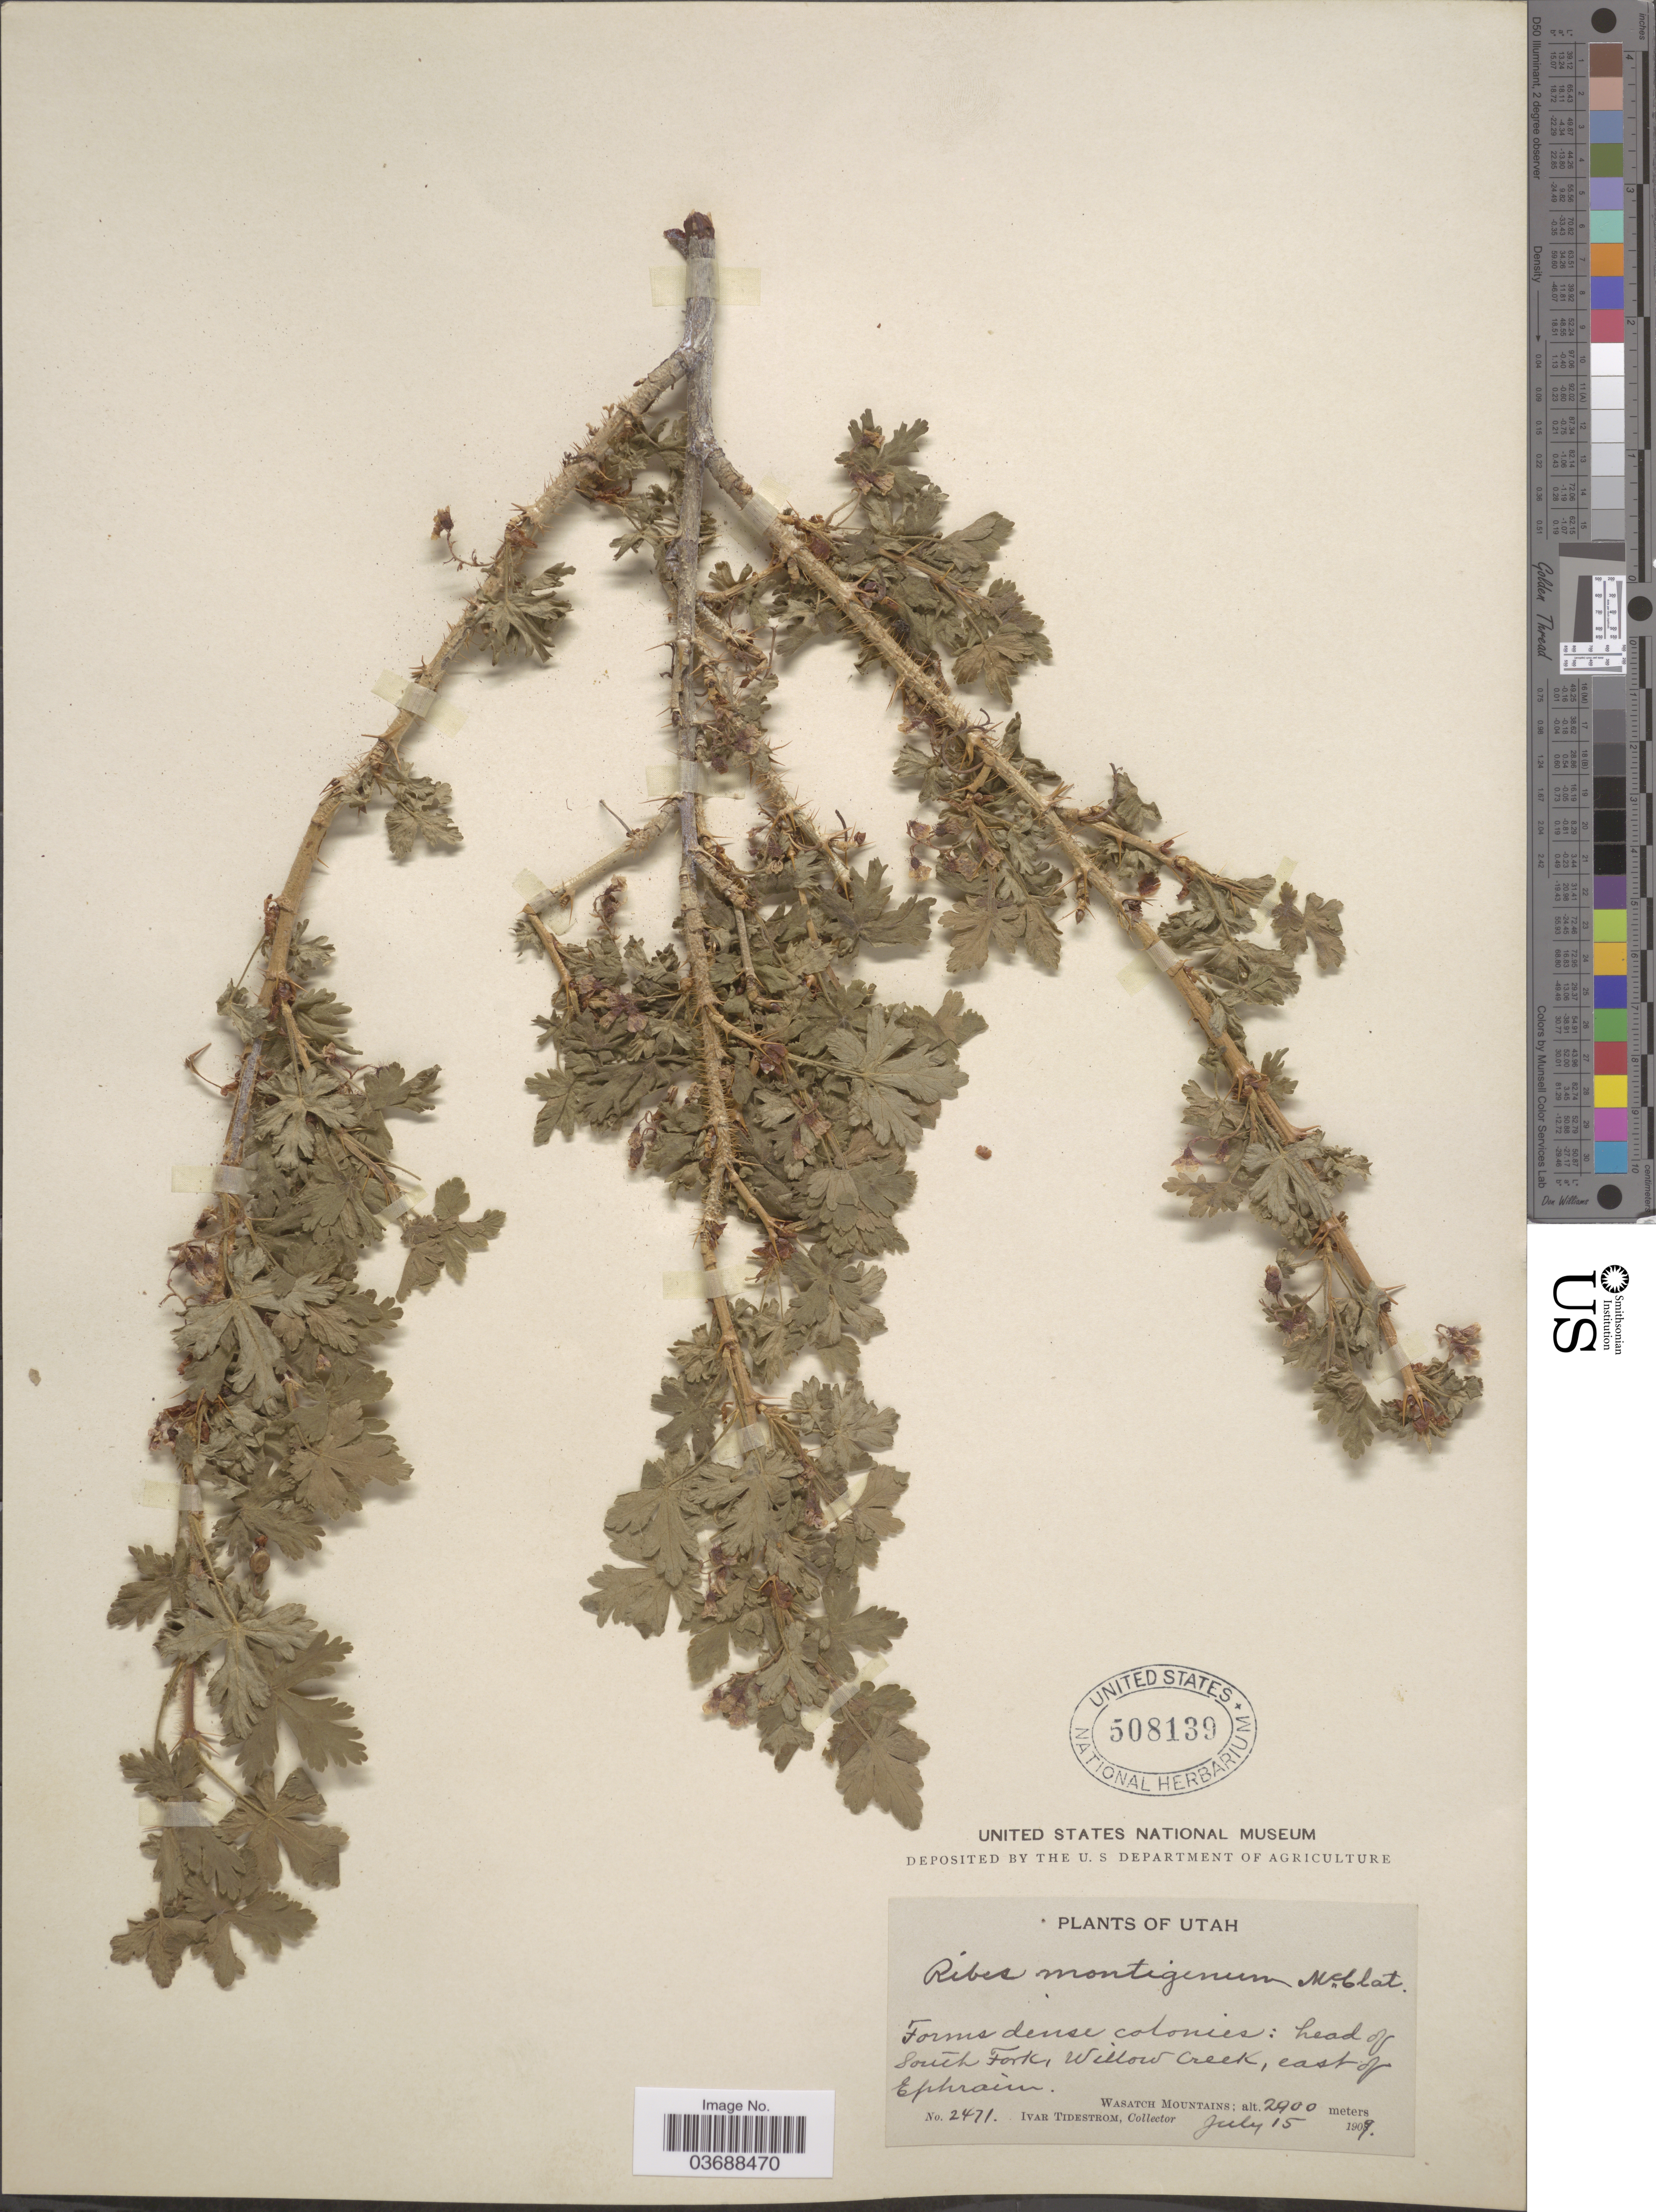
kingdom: Plantae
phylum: Tracheophyta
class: Magnoliopsida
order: Saxifragales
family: Grossulariaceae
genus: Ribes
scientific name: Ribes montigenum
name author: McClatchie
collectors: I. F. Tidestrom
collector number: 2471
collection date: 1909-07-15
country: United States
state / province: Utah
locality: Head of South Fork, Willow Creek, east of Ephraim. Wasatch Mountains.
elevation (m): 2900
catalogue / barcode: US 508139